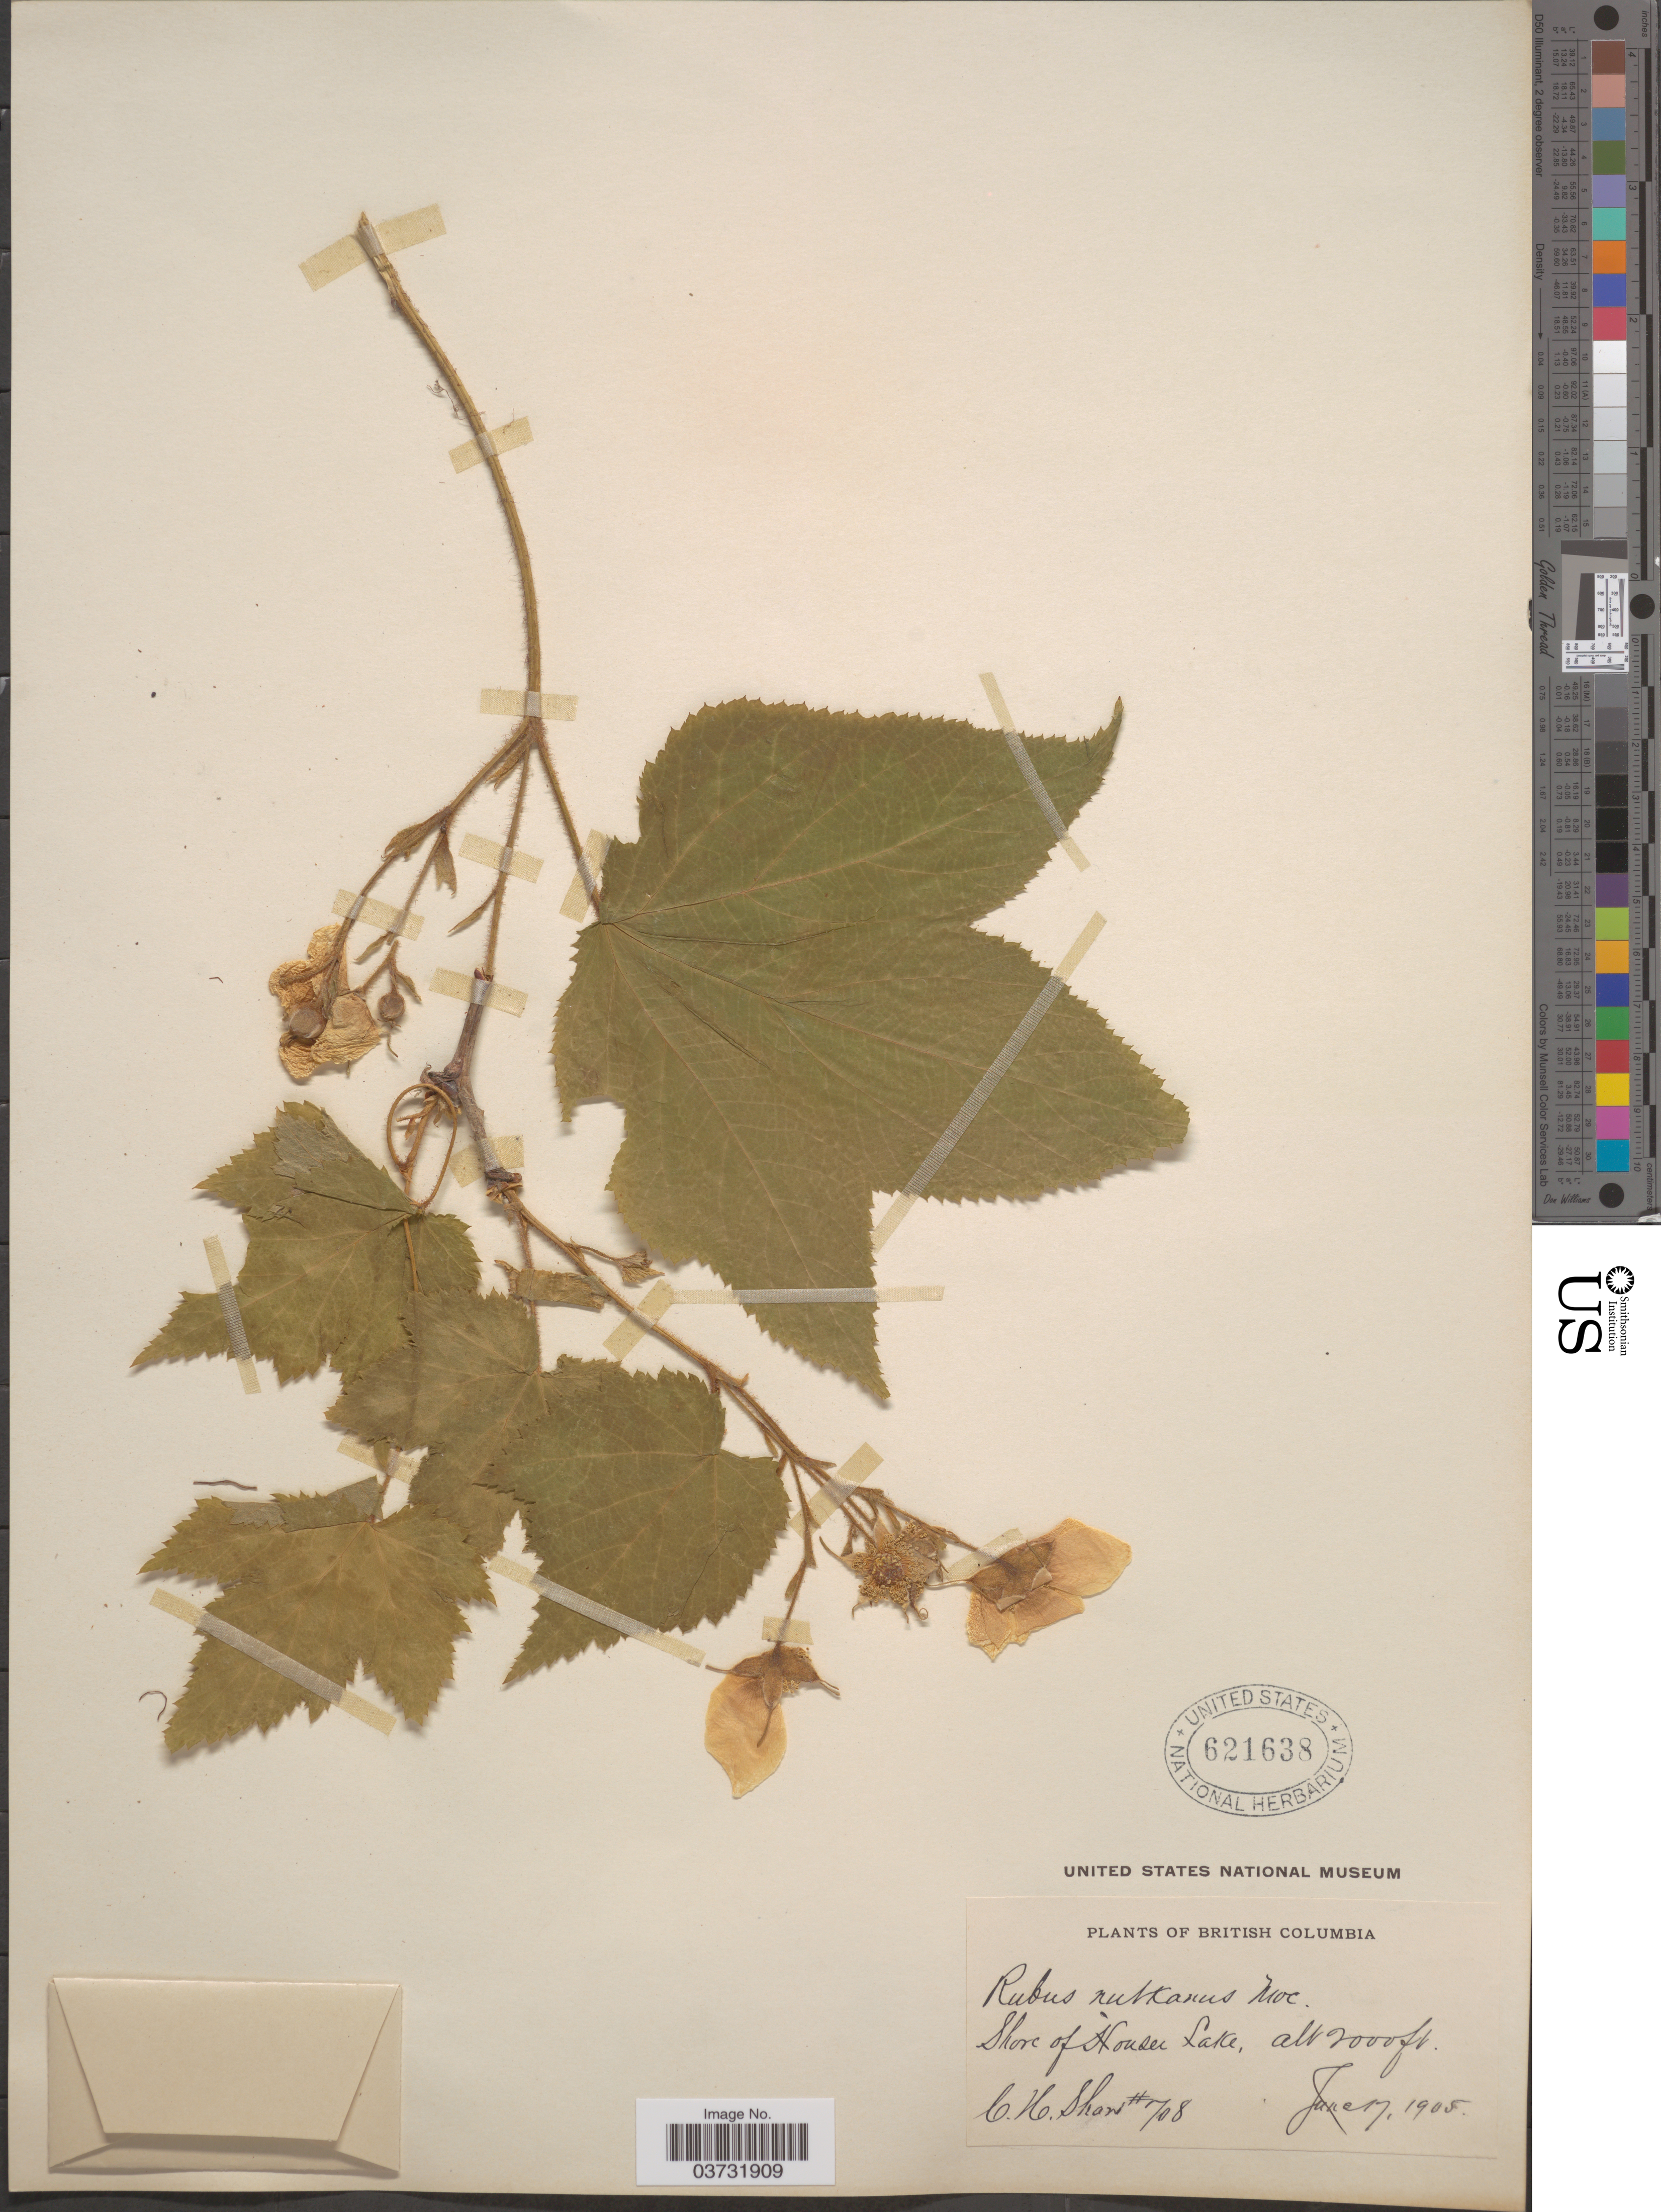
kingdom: Plantae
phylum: Tracheophyta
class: Magnoliopsida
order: Rosales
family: Rosaceae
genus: Rubus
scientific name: Rubus parviflorus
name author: Nutt.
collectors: C. H. Shaw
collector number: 708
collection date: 1905-06-17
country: Canada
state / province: British Columbia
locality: Shore of Houser Lake.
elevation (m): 610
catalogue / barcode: US 621638